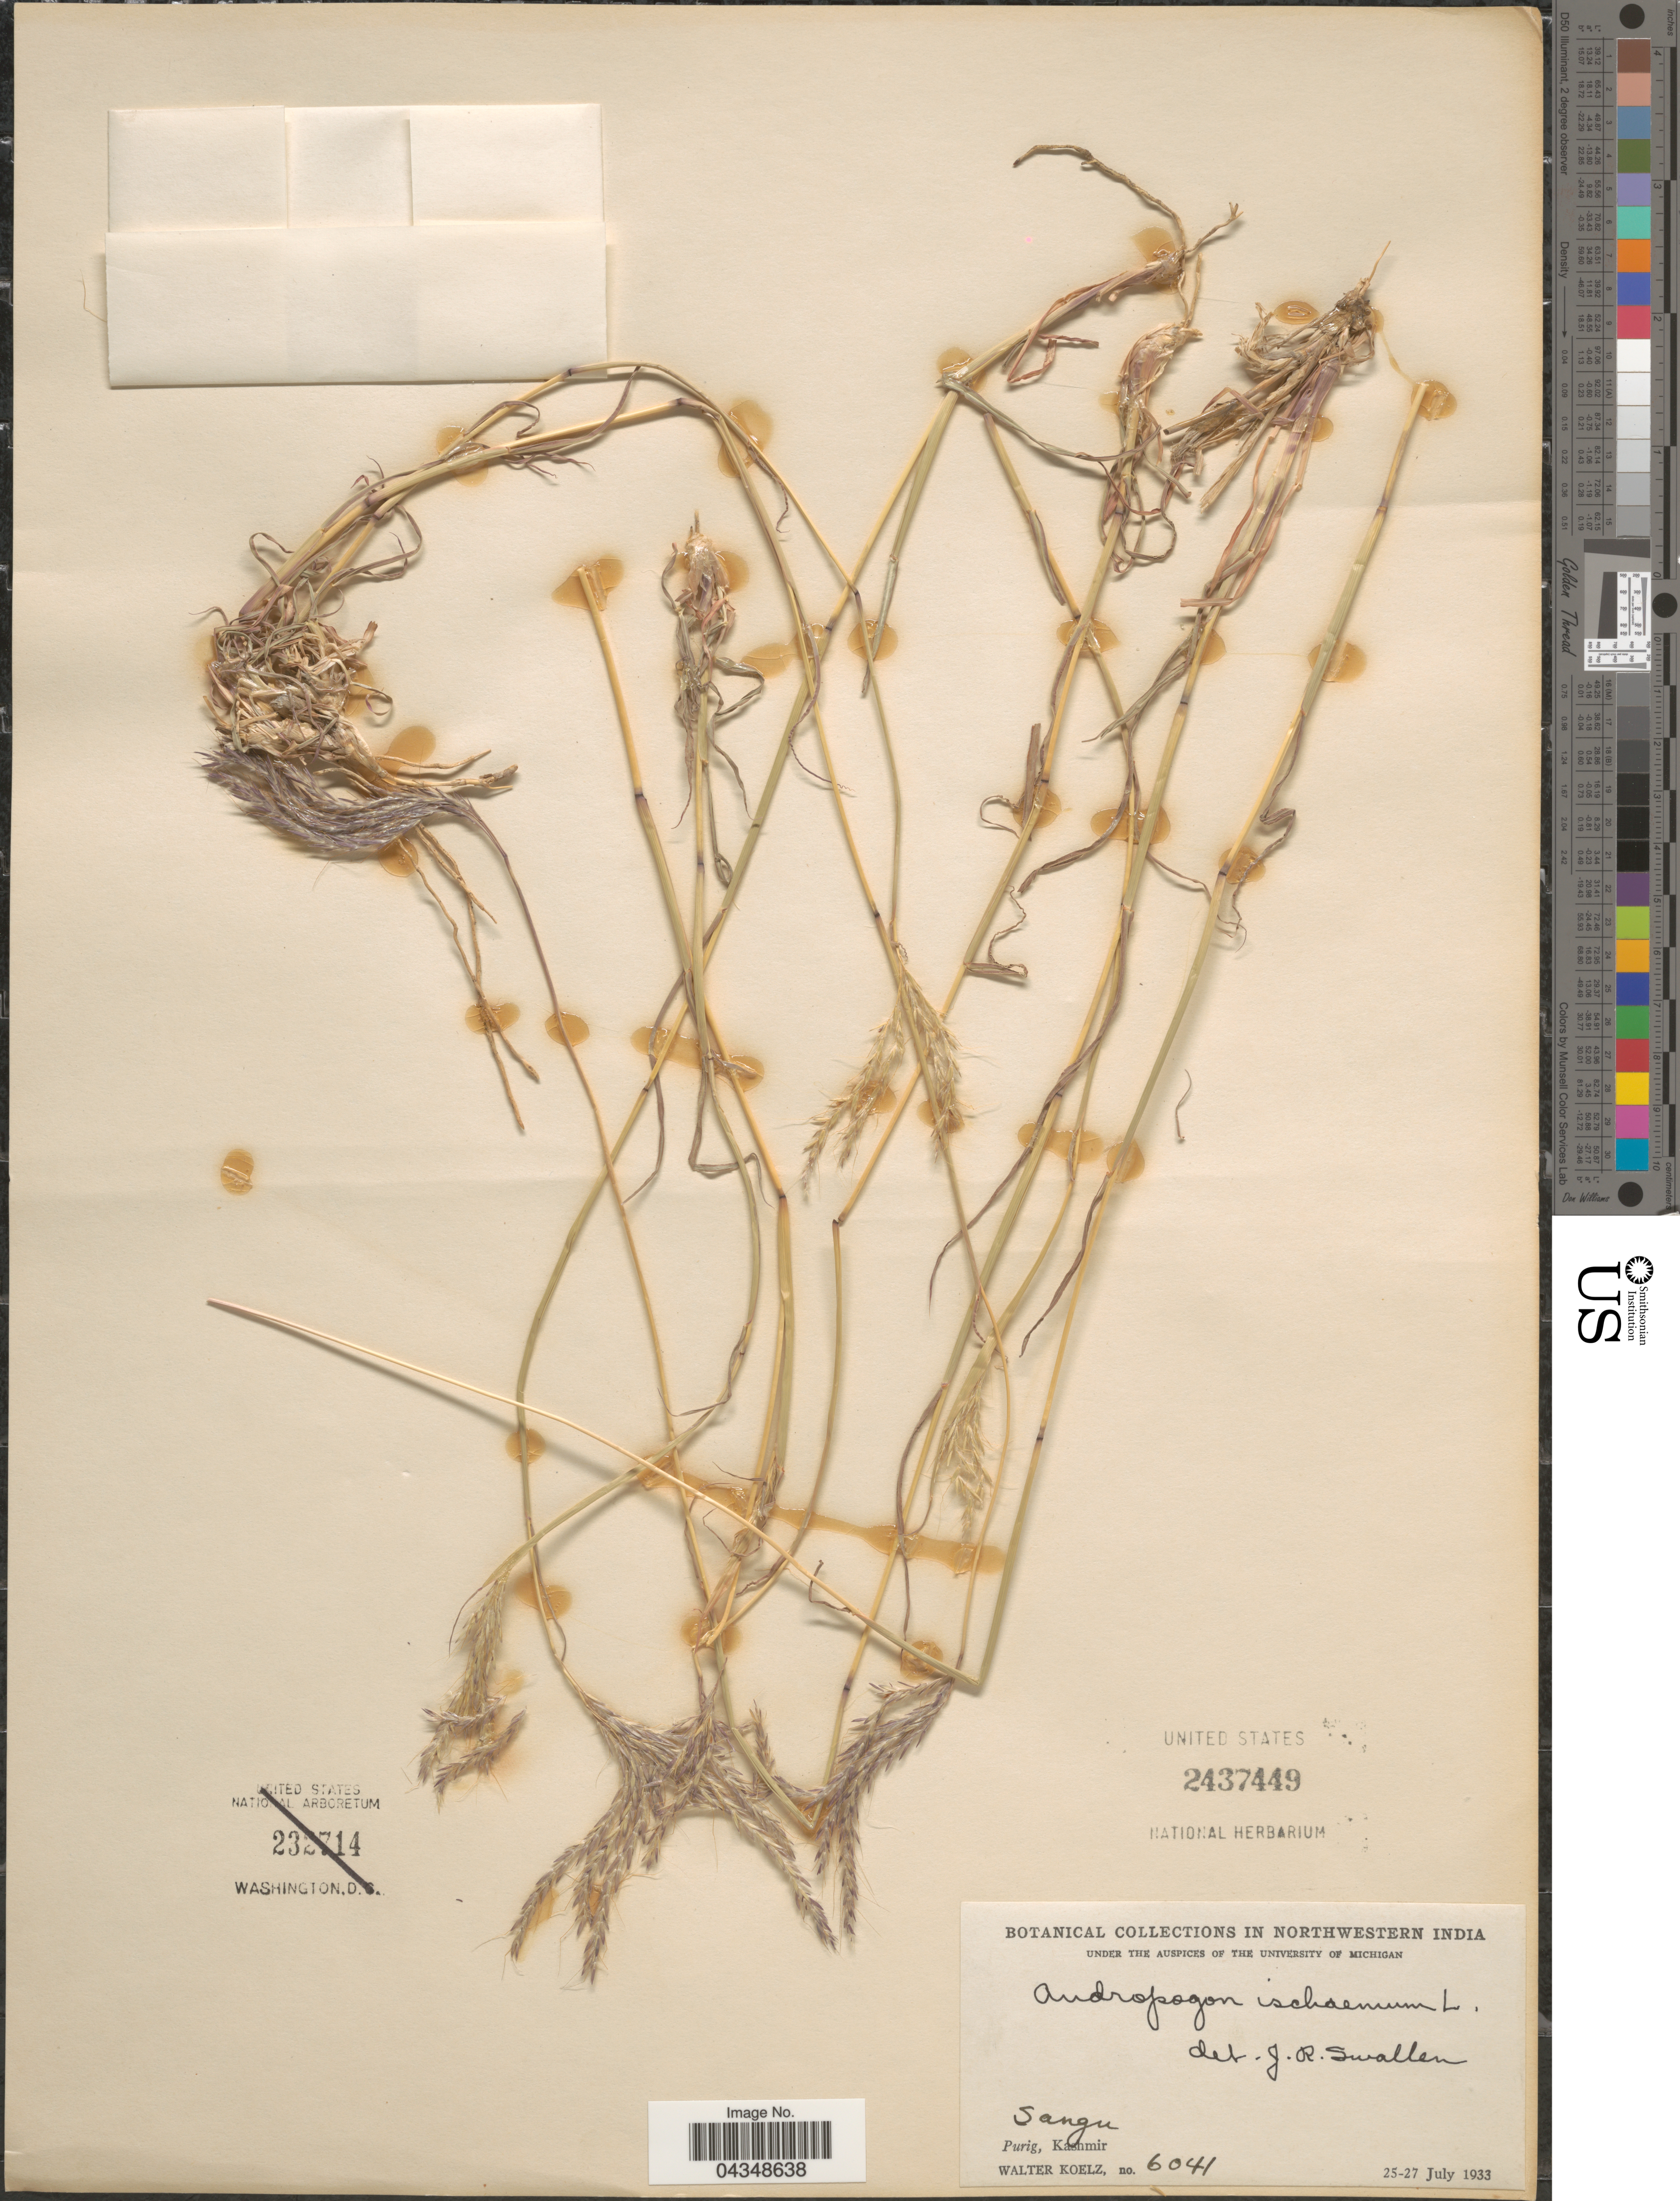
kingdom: Plantae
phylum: Tracheophyta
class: Liliopsida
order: Poales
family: Poaceae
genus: Bothriochloa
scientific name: Bothriochloa ischaemum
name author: (L.) Keng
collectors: W. N. Koelz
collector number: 6041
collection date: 1933-07-25/1933-07-27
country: India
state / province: Jammu and Kashmir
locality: Northwestern India. Sangu. Purig, Kashmir.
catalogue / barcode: US 2437449